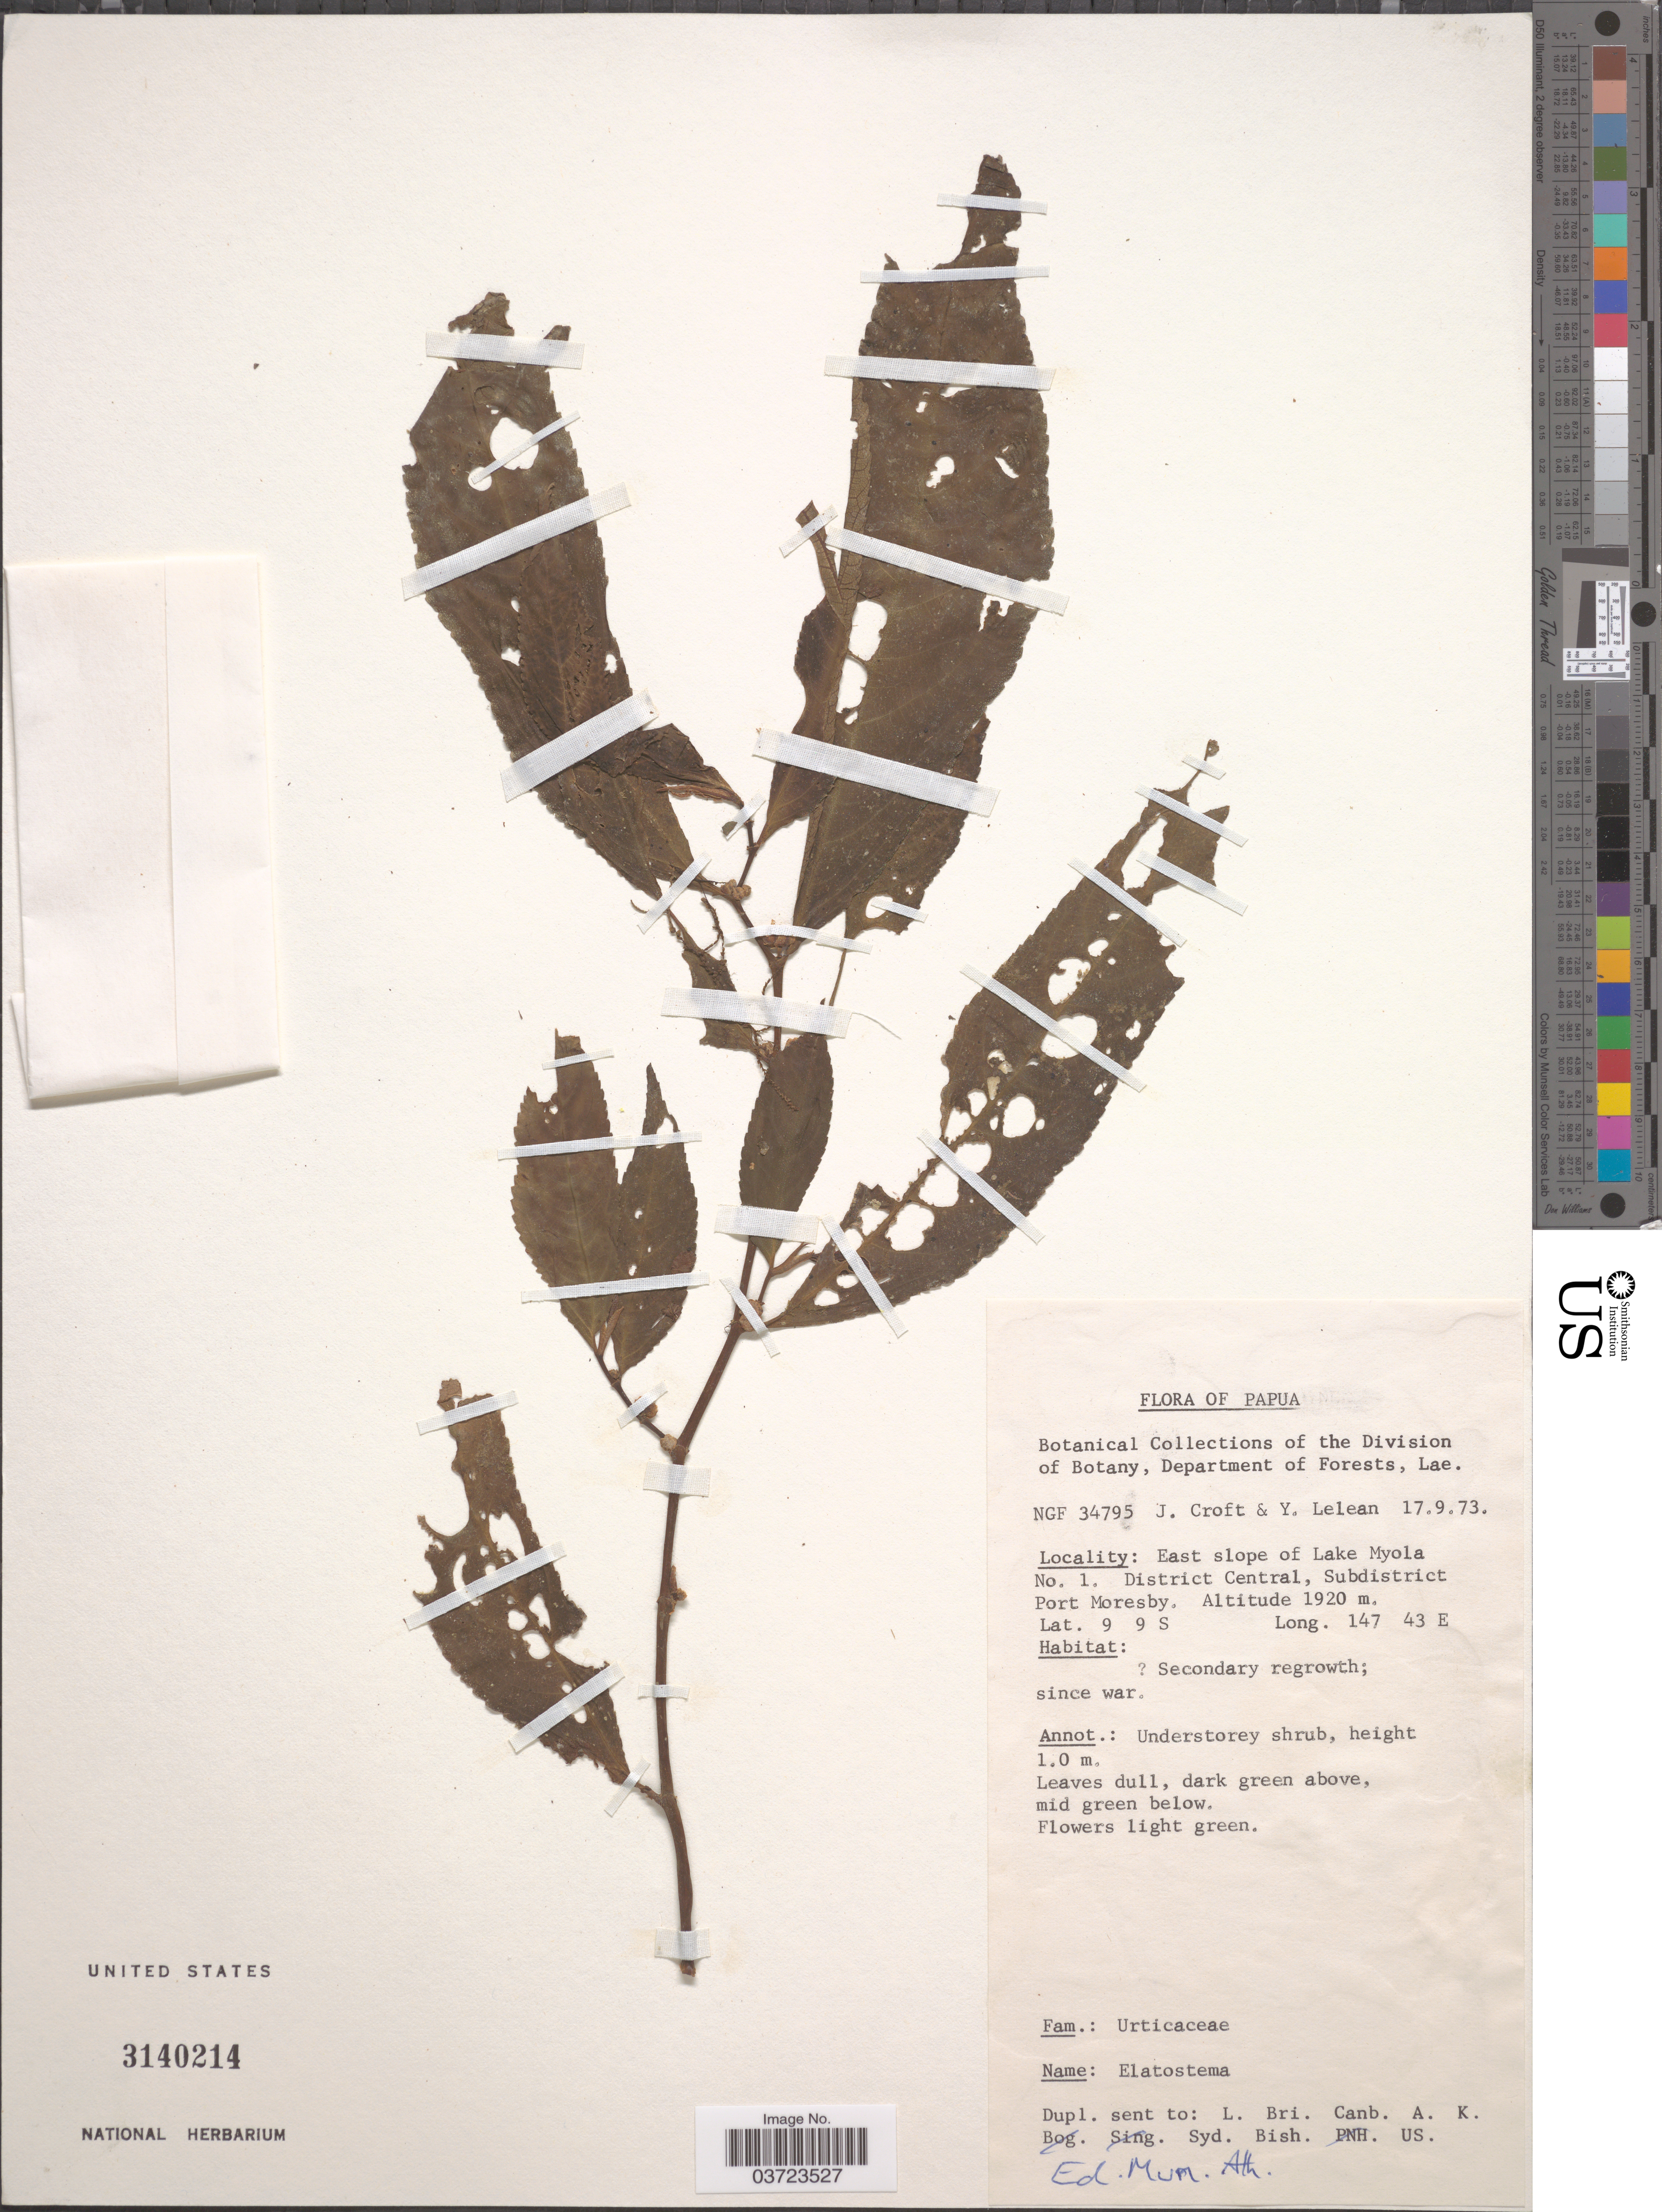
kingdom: Plantae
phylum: Tracheophyta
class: Magnoliopsida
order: Rosales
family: Urticaceae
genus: Elatostema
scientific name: Elatostema sp.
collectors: J. Croft & Y. Lelean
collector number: NGF 34795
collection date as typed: Transcribed d/m/y: 17/9/73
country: Papua New Guinea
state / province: Central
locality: Papua. East slope of Lake Myola. No. 1. District Central, subdistrict Port Moresby.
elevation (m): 1920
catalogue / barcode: US 3140214